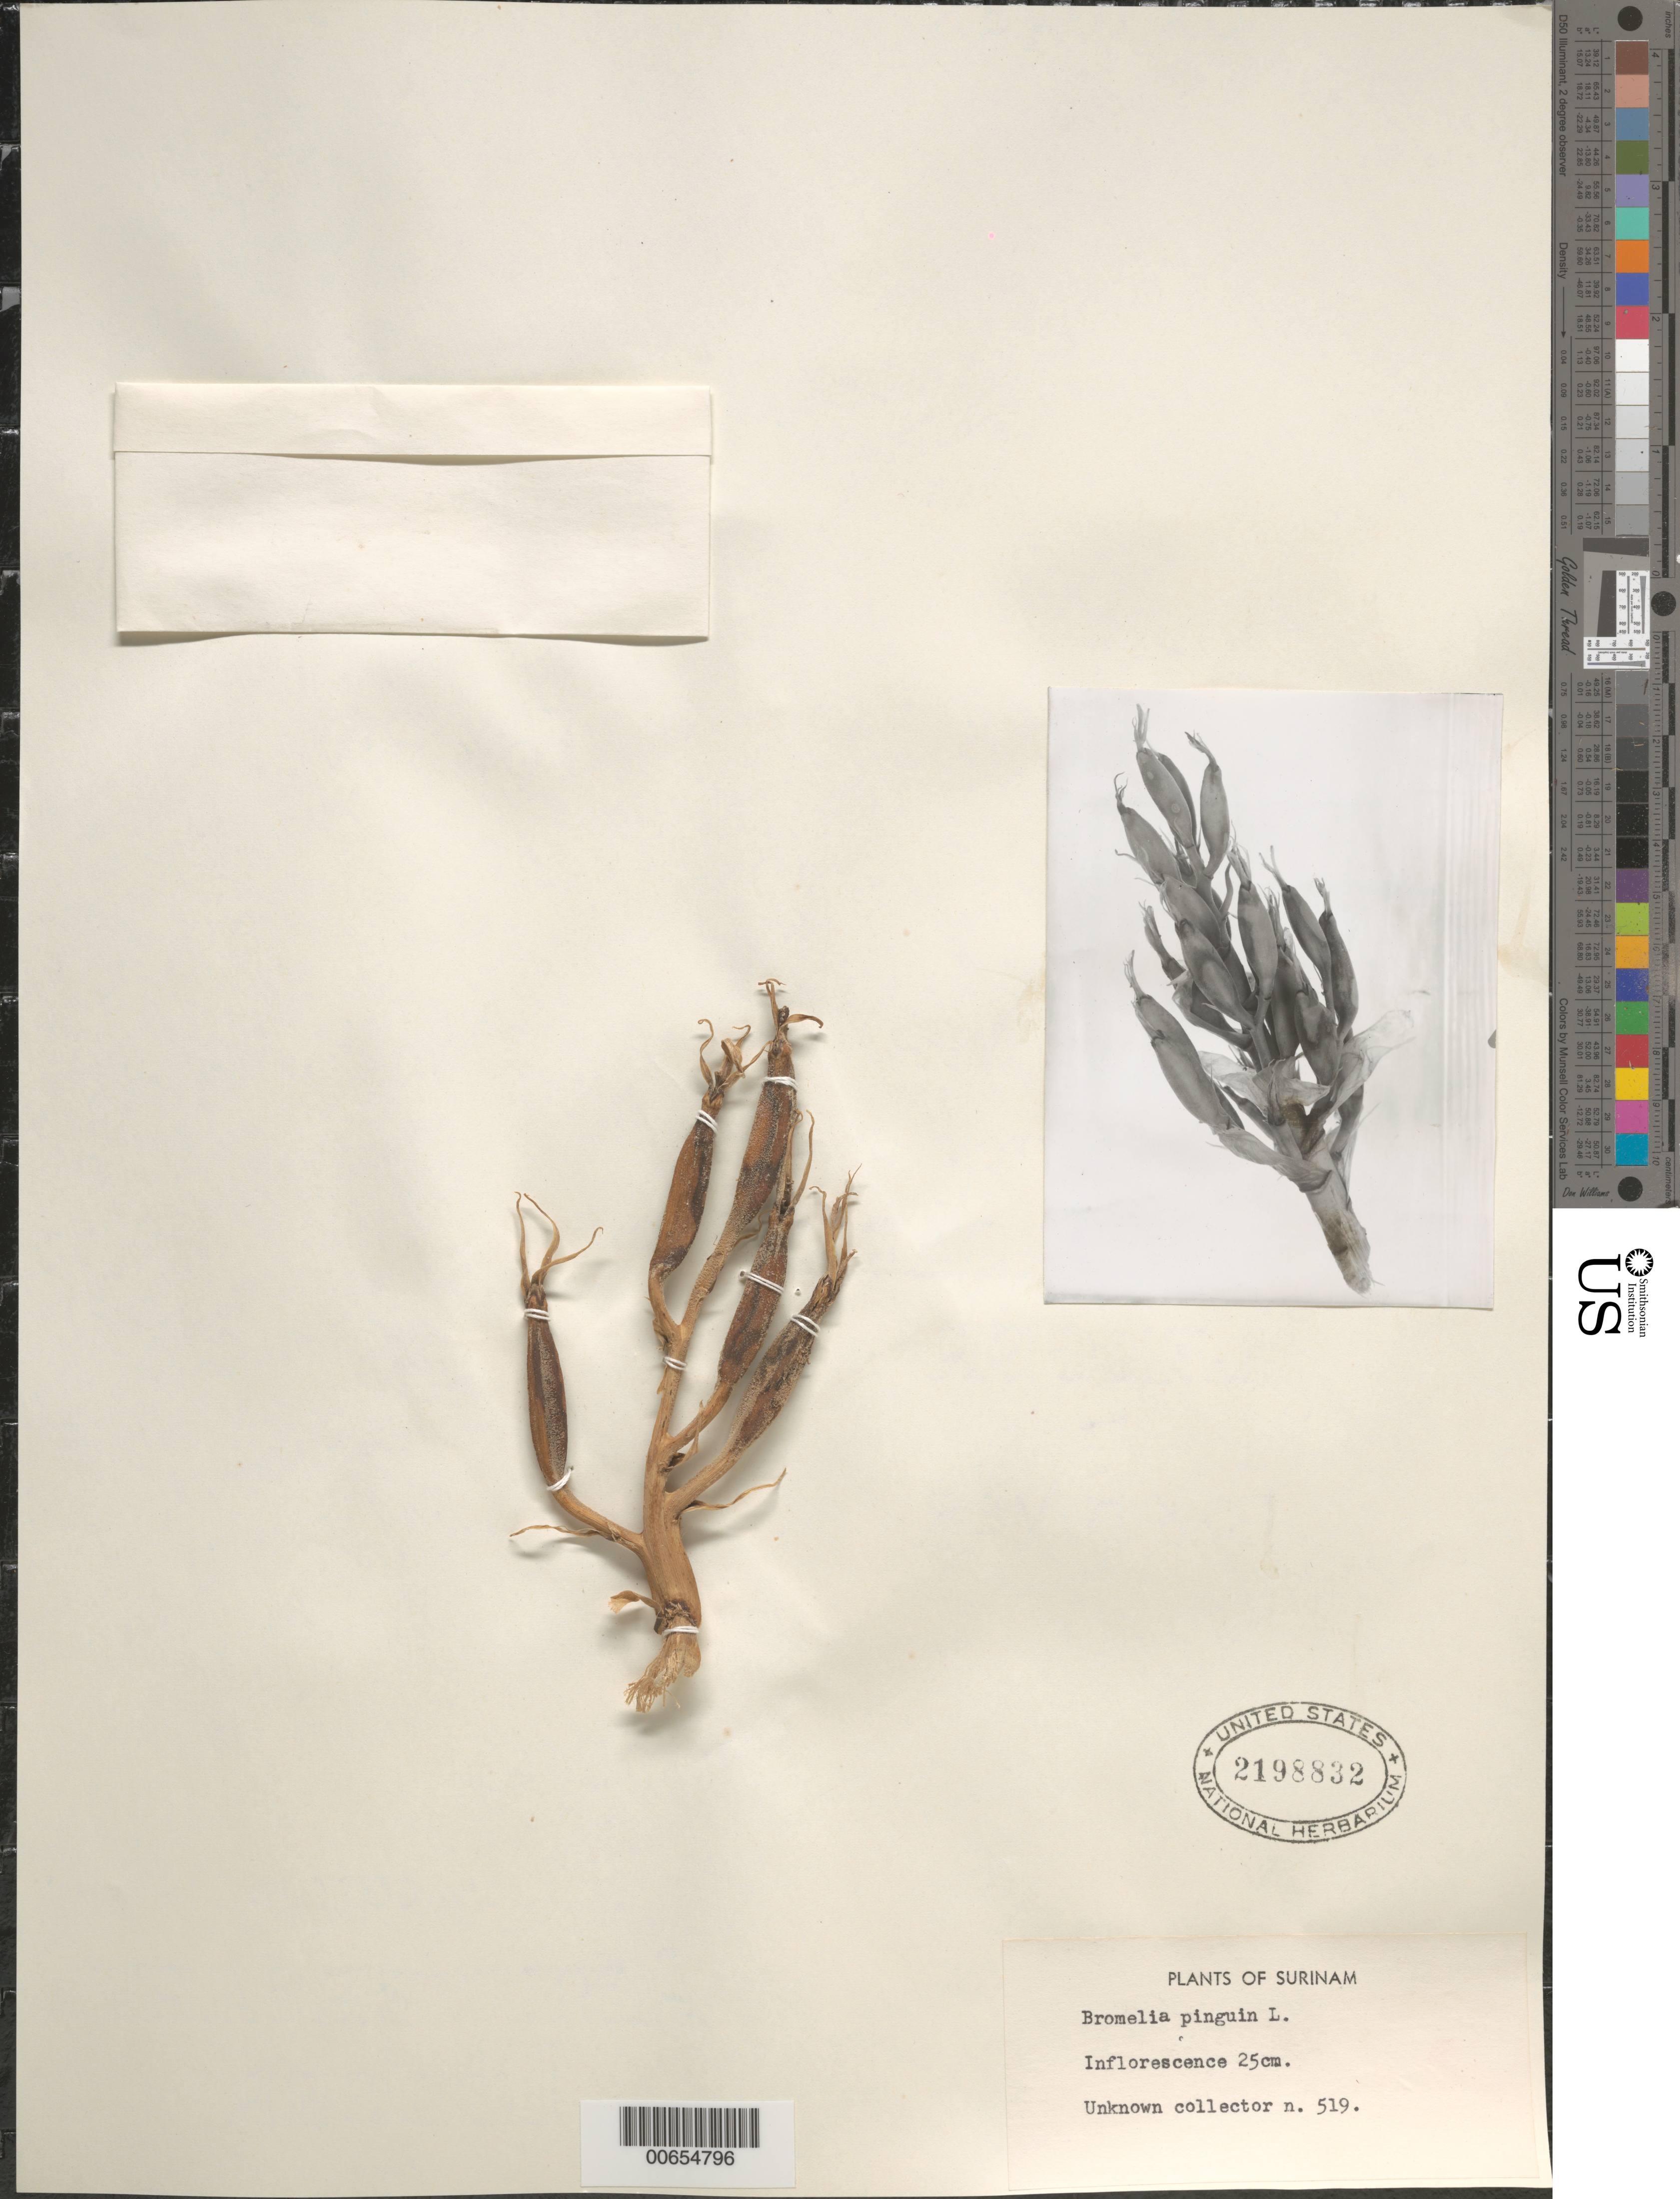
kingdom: Plantae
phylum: Tracheophyta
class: Liliopsida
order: Poales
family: Bromeliaceae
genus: Bromelia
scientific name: Bromelia pinguin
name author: L.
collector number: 519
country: Suriname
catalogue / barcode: US 2198832